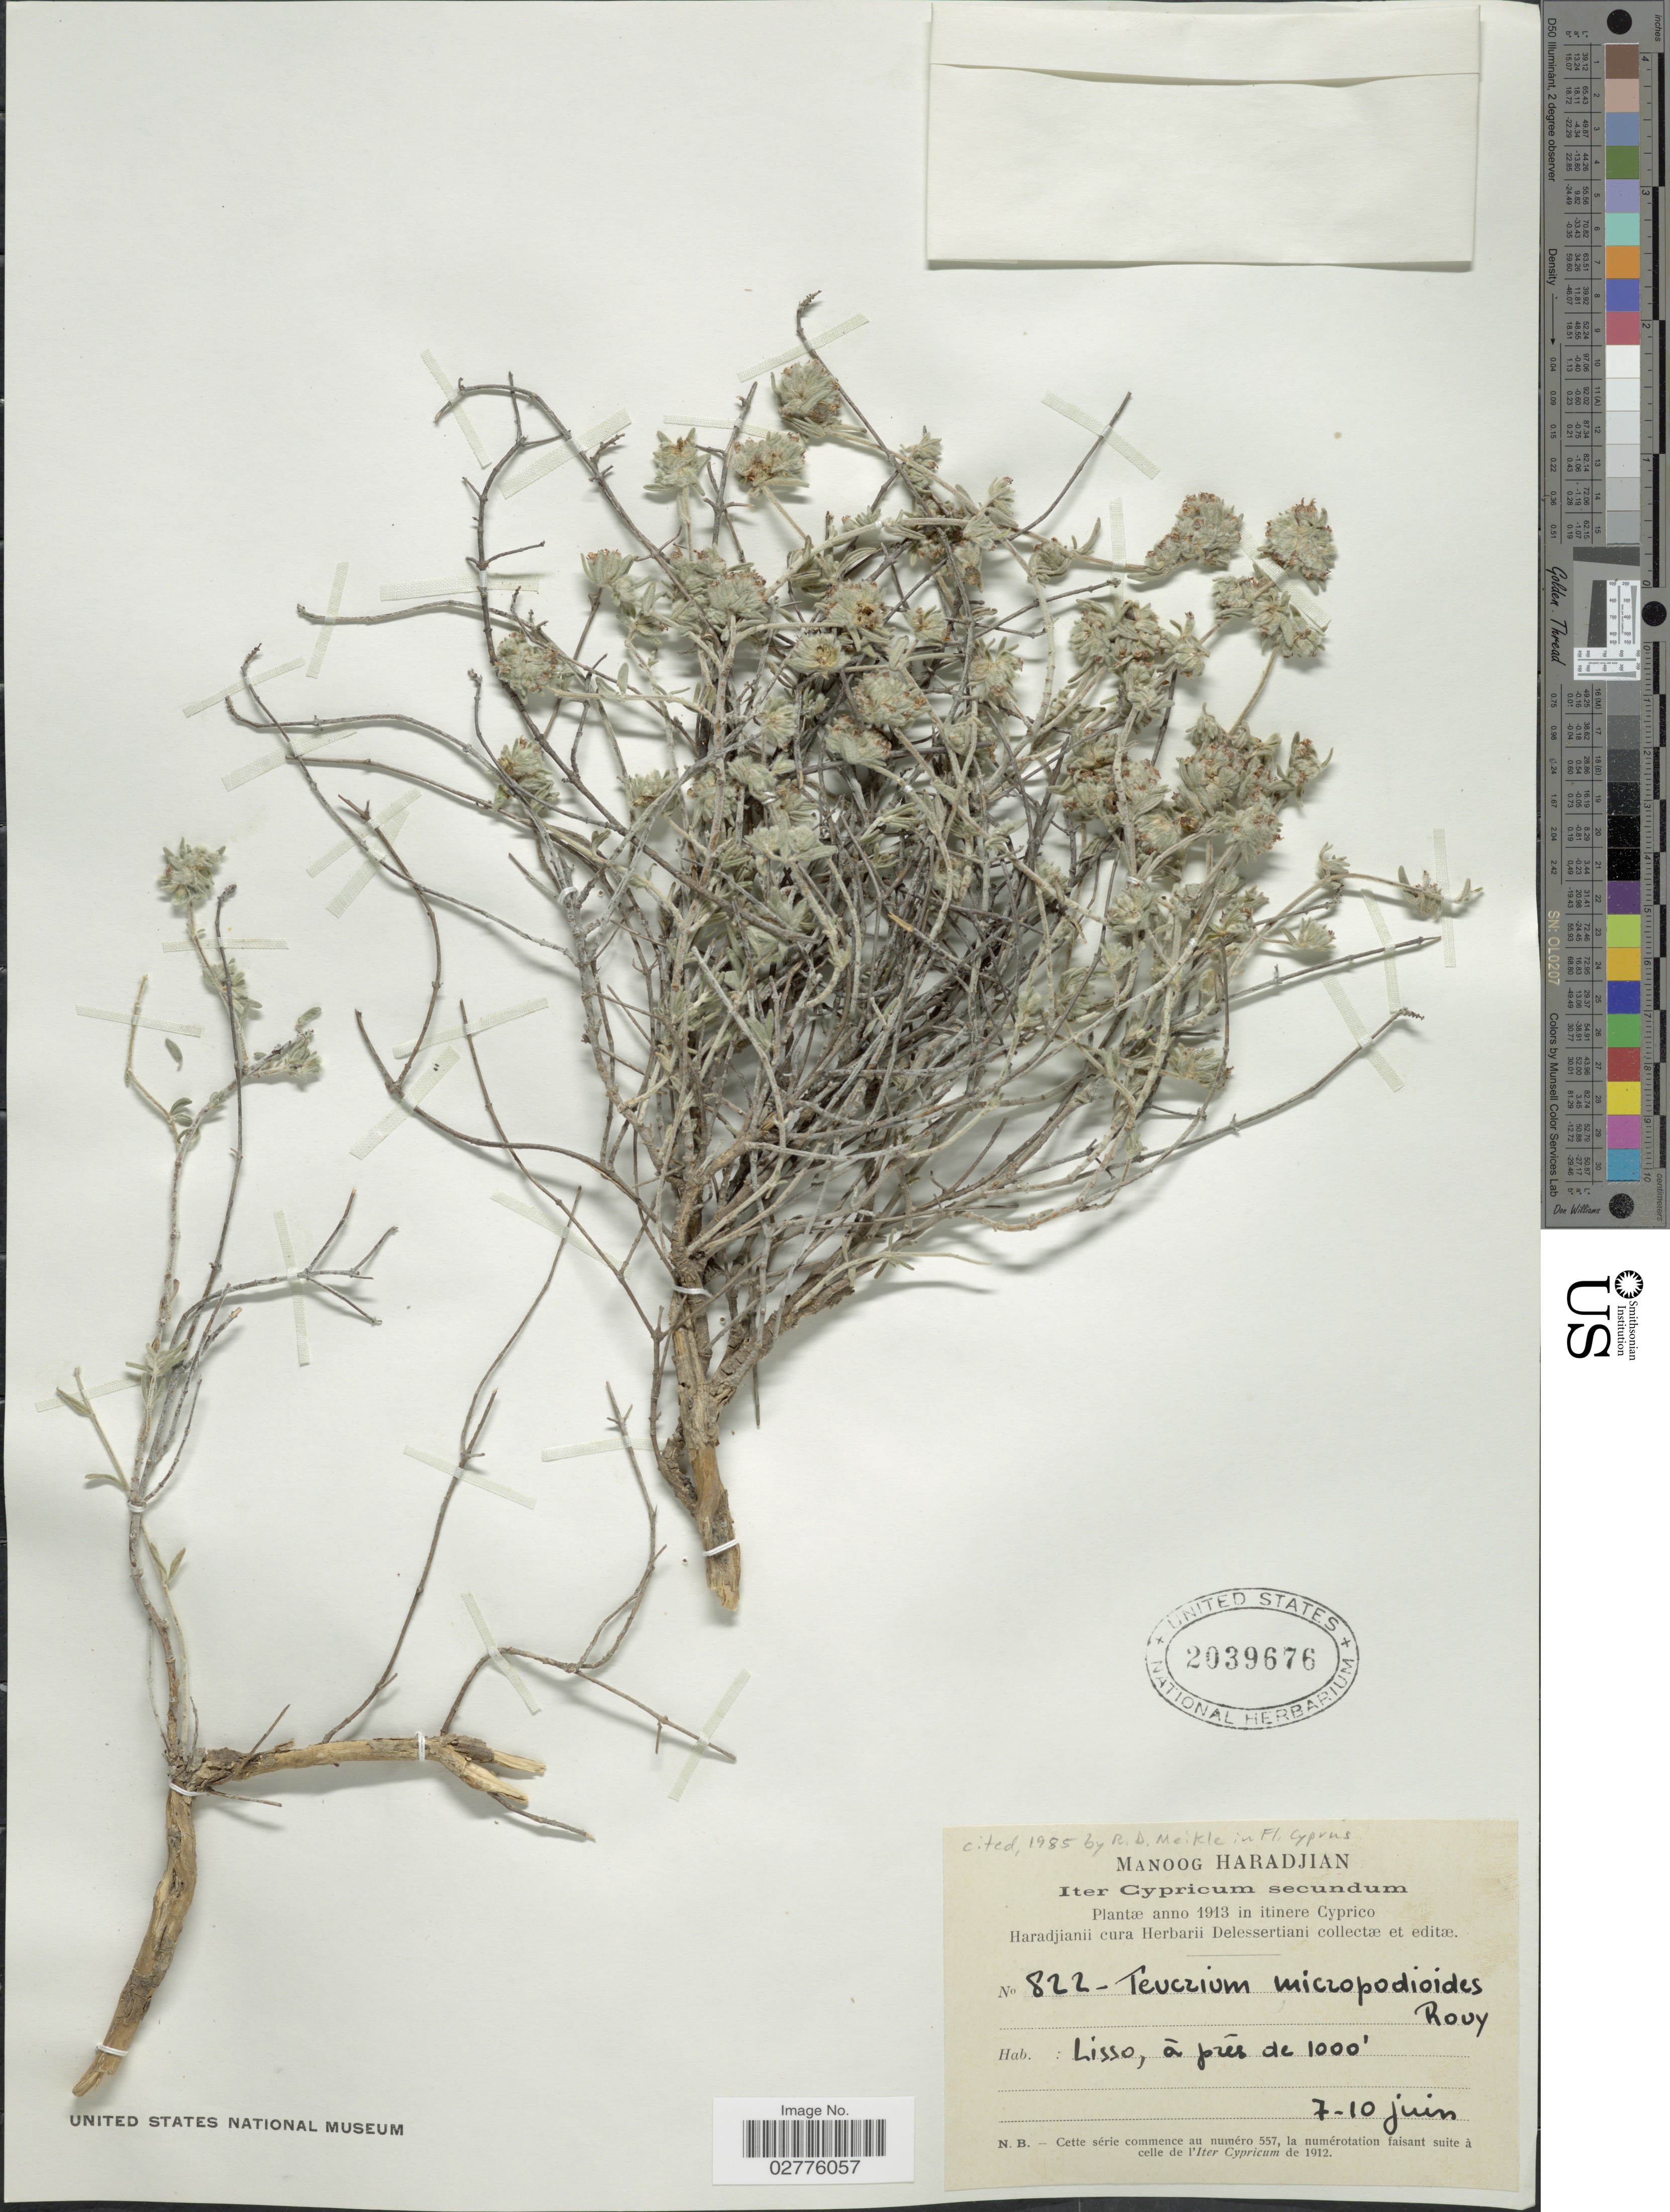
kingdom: Plantae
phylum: Tracheophyta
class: Magnoliopsida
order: Lamiales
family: Lamiaceae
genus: Teucrium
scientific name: Teucrium micropodioides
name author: Rouy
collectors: M. Haradjian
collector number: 822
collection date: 1913-06-07/1913-06-10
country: Cyprus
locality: Lisso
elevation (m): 305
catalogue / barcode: US 2039676